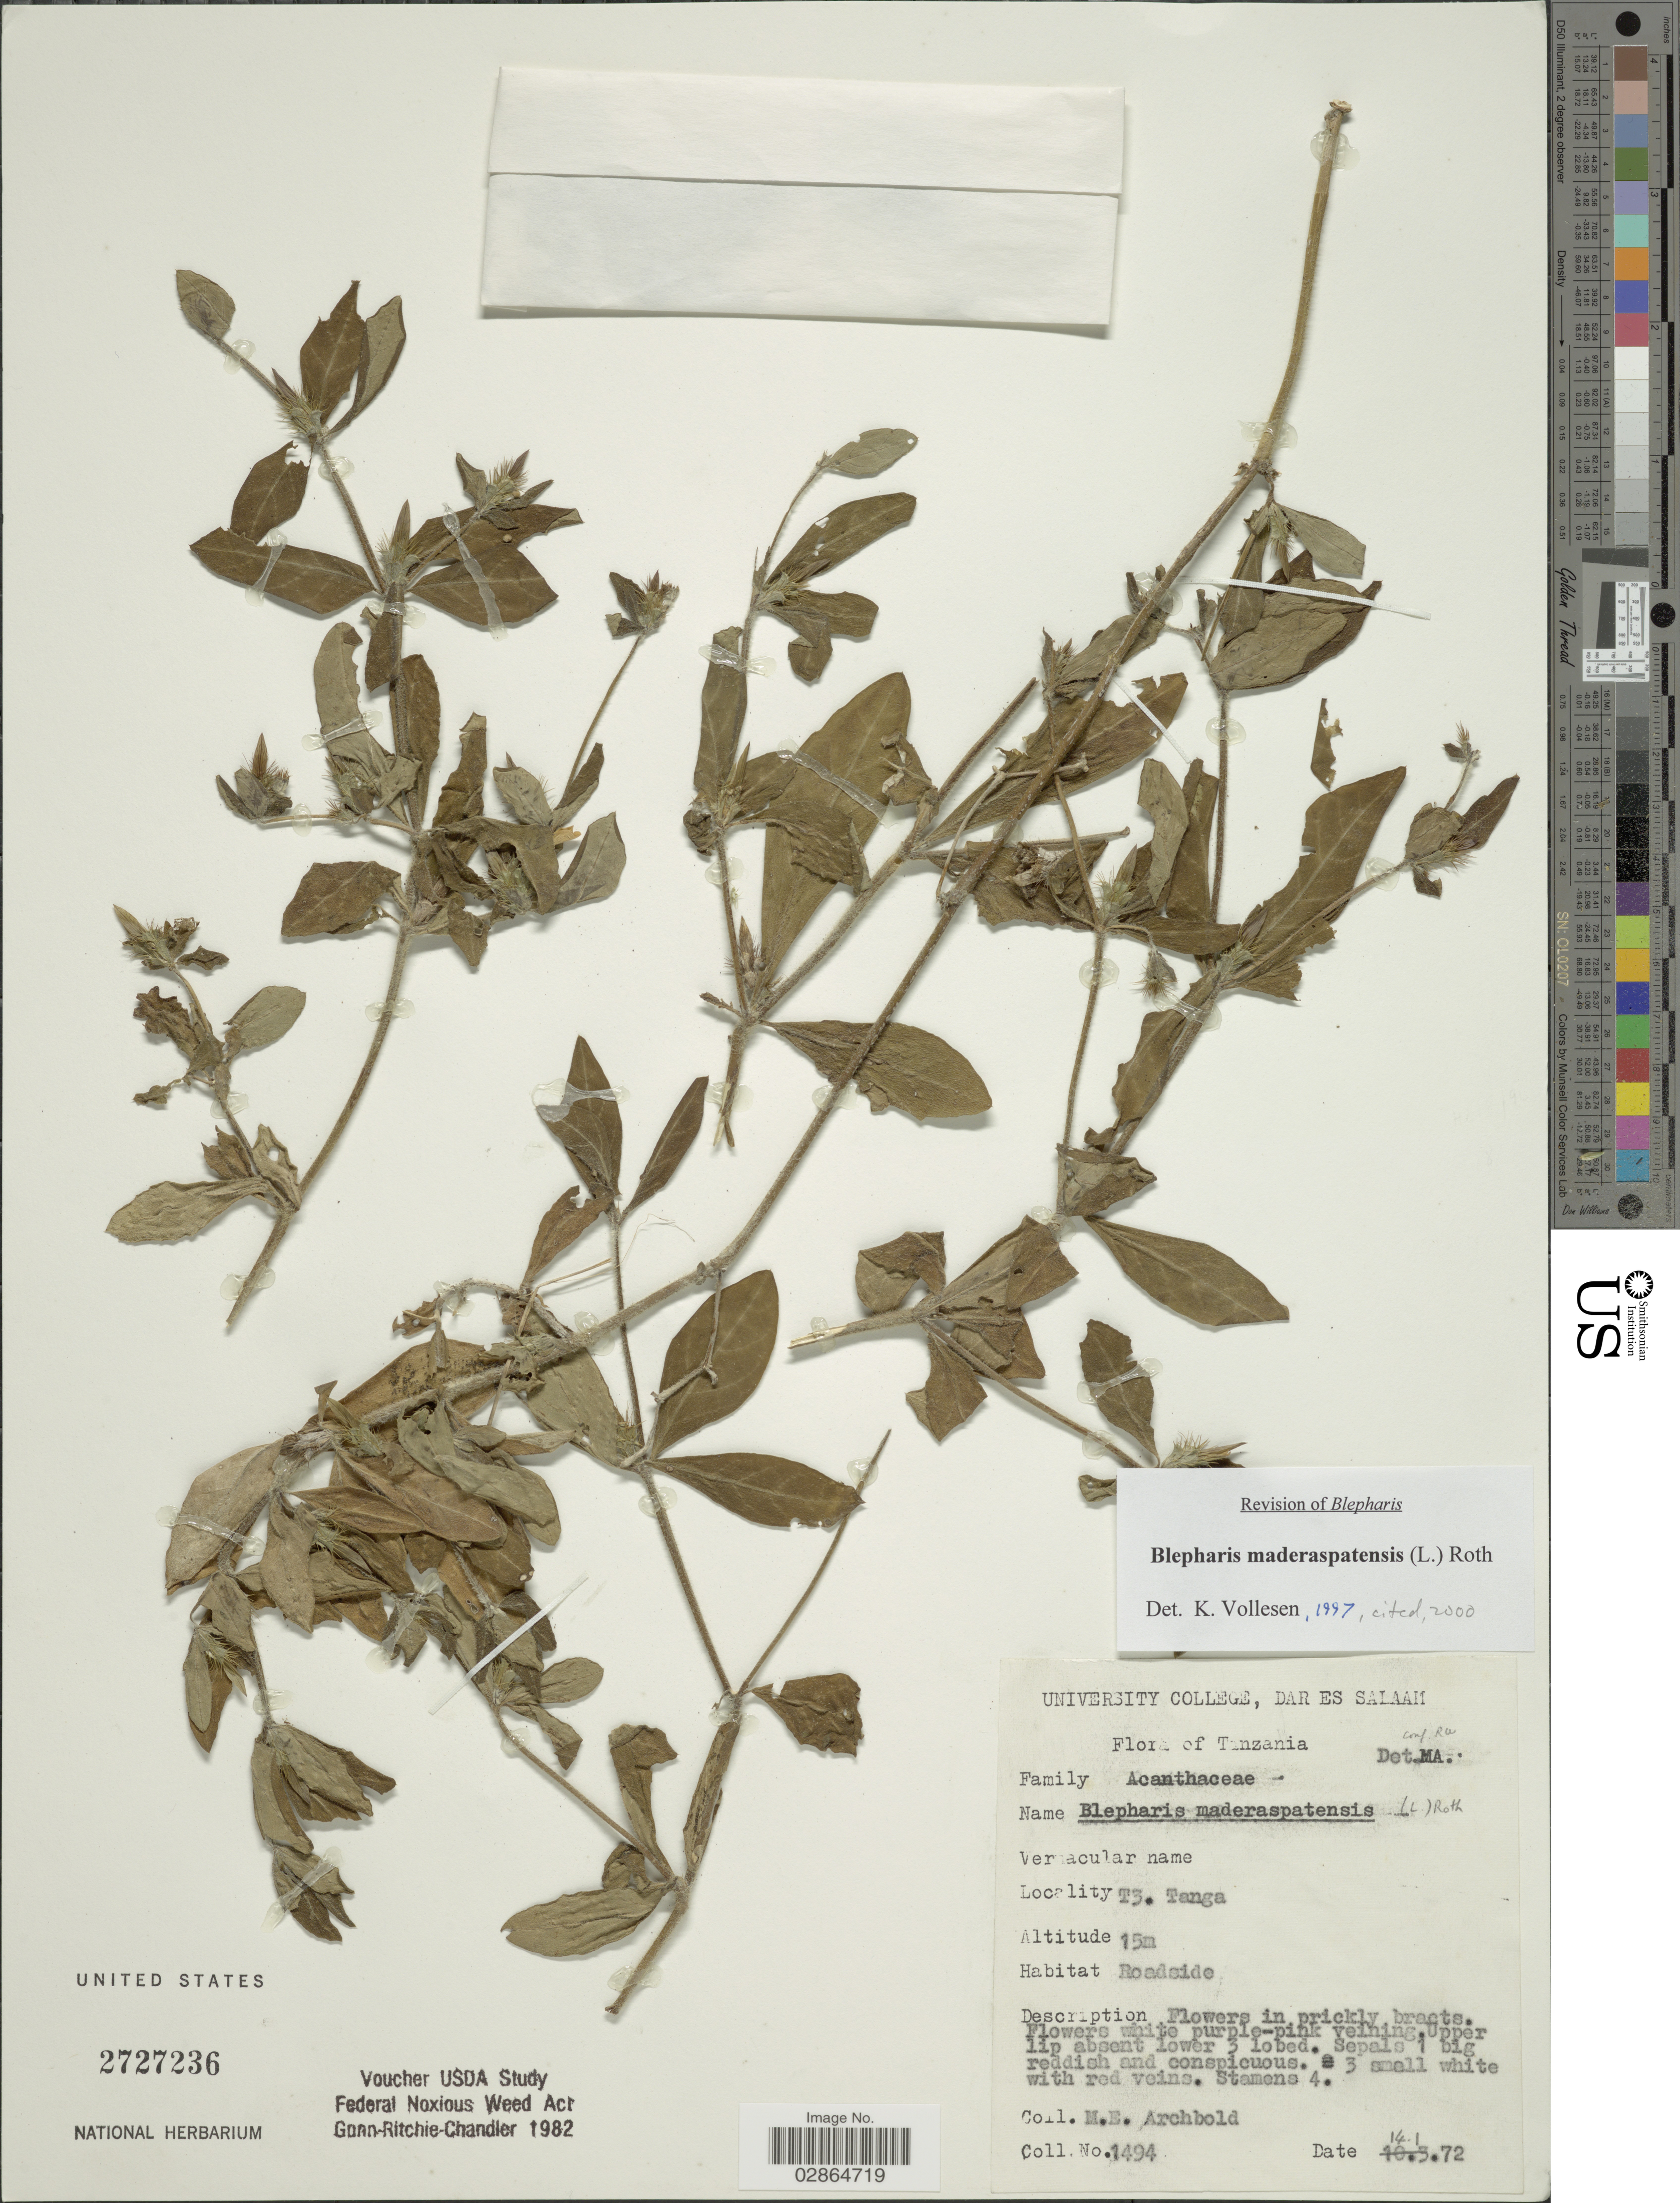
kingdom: Plantae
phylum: Tracheophyta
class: Magnoliopsida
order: Lamiales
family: Acanthaceae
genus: Blepharis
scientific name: Blepharis maderaspatensis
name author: (L.) B. Heyne ex Roth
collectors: M. Archbold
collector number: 1494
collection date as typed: Transcribed d/m/y: 14/1/72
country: Tanzania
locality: T3. Tanga.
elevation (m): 15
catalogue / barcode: US 2727236